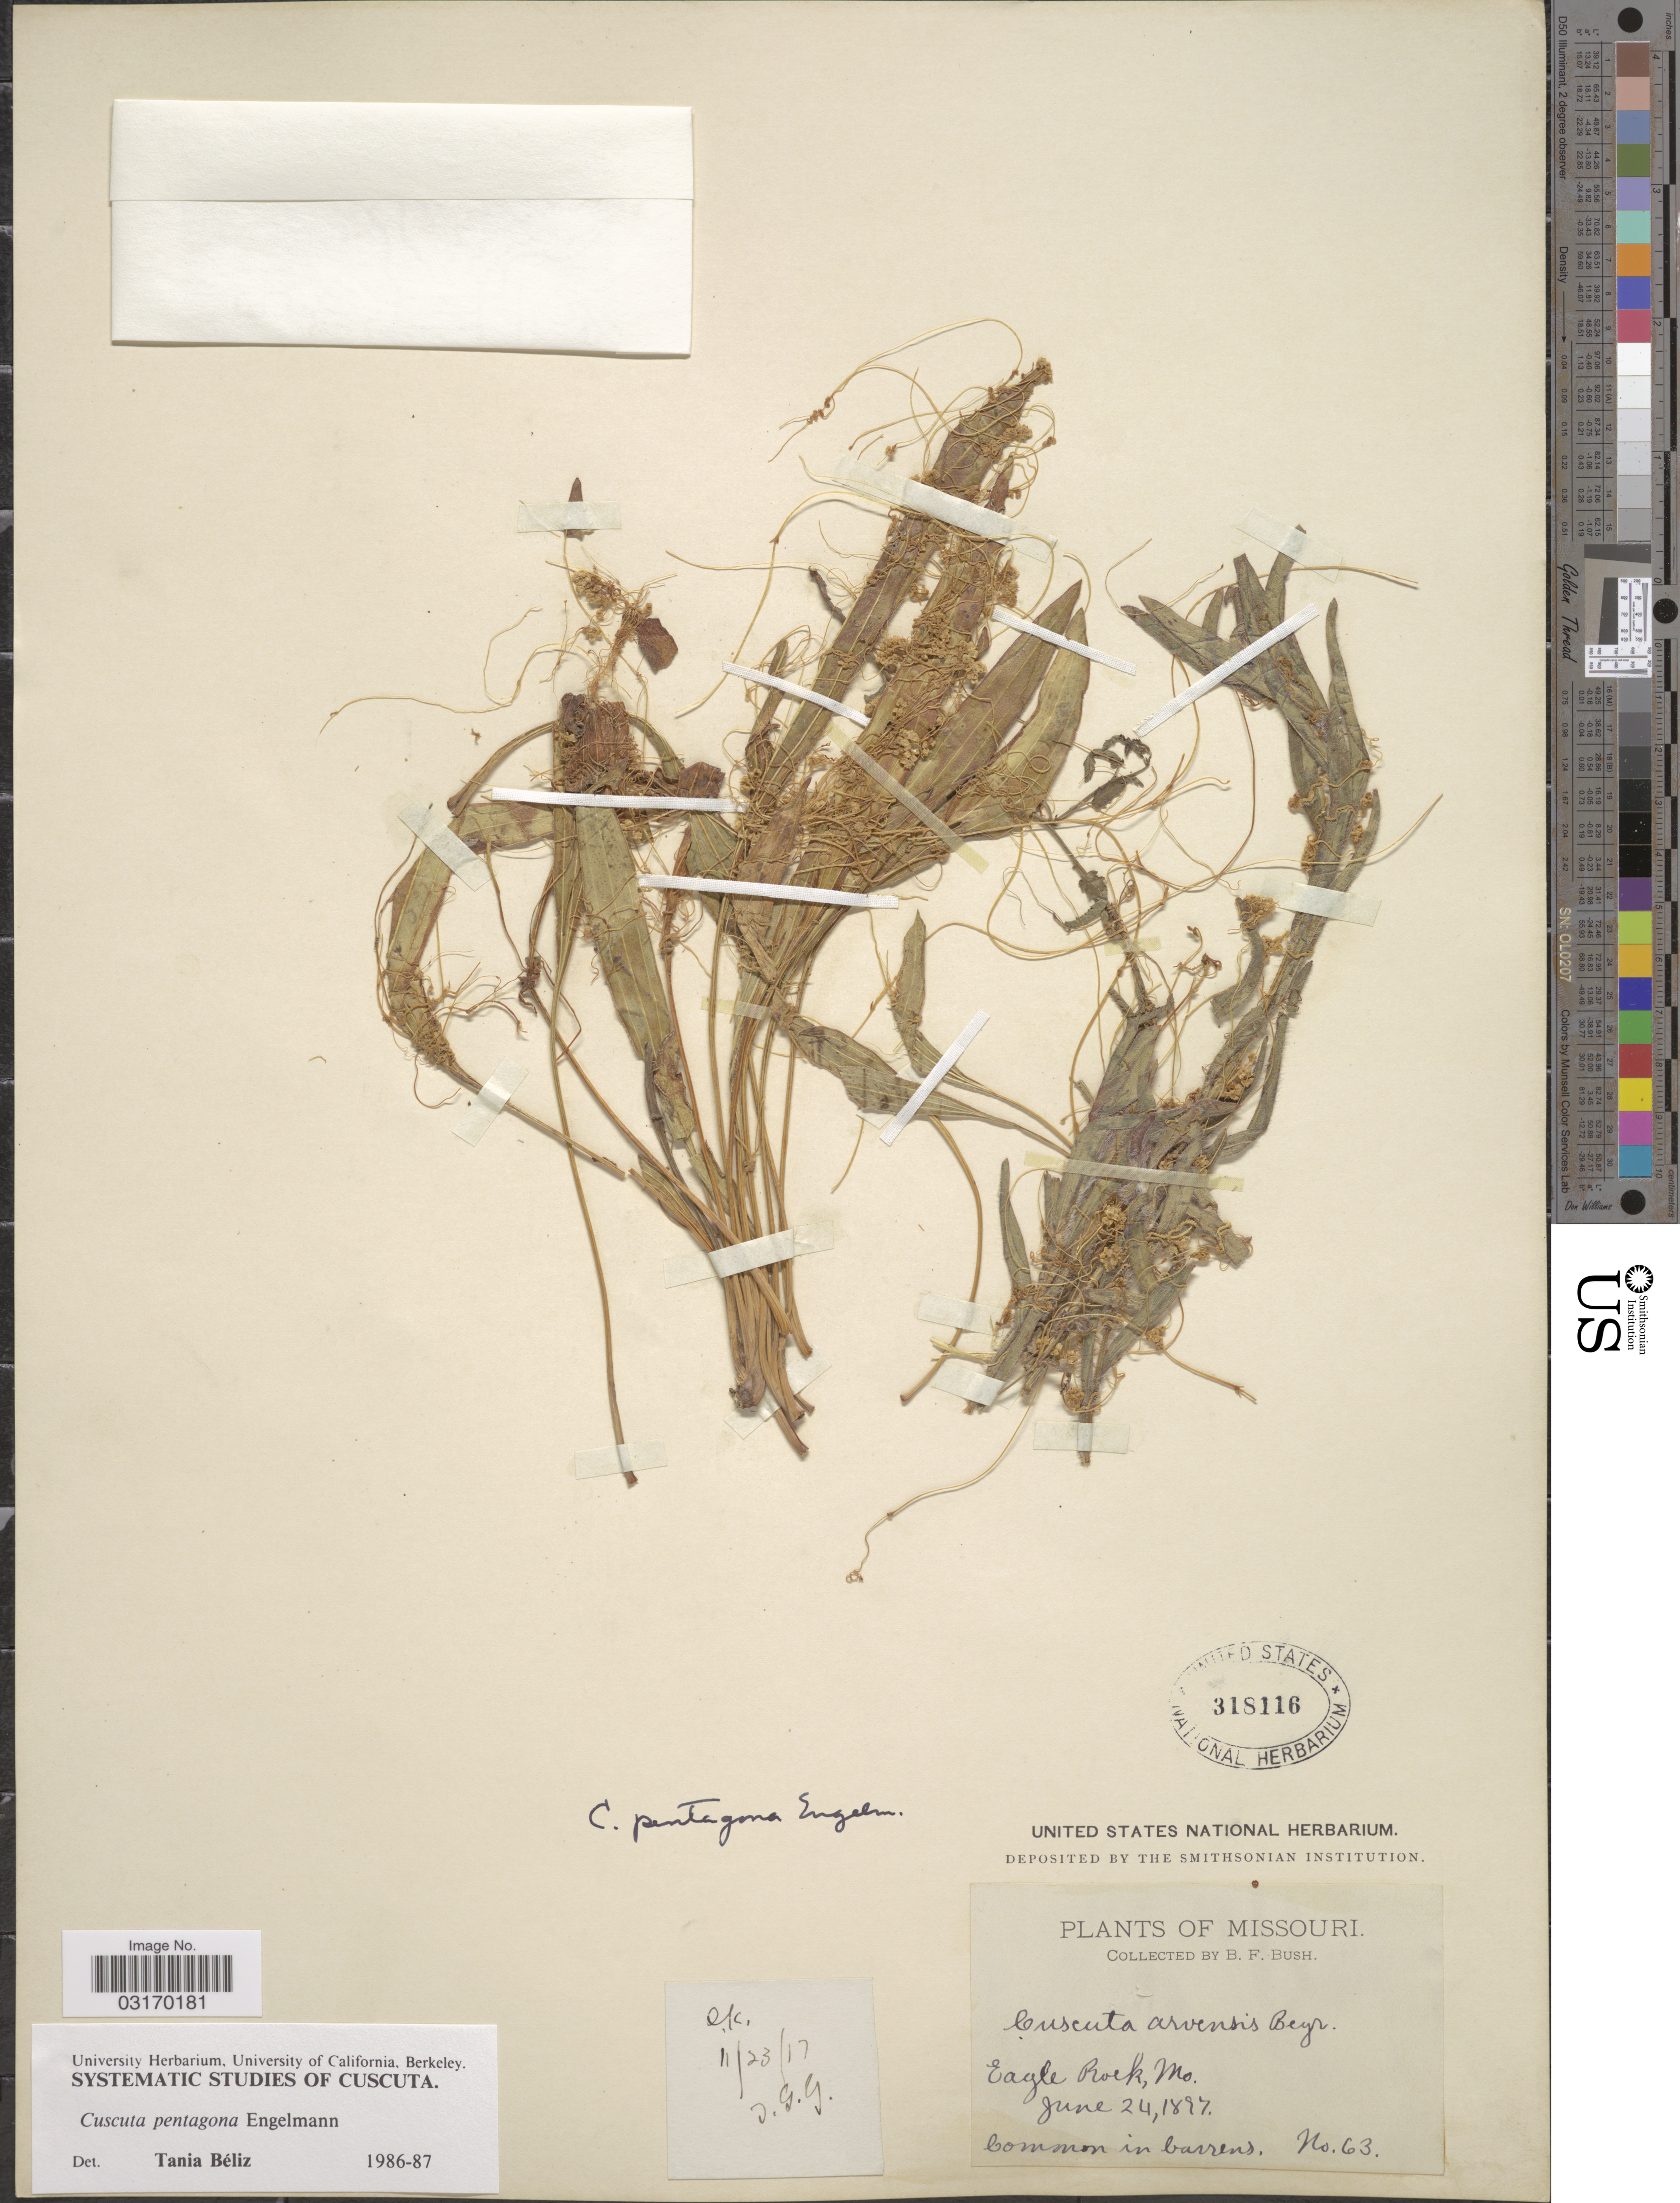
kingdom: Plantae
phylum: Tracheophyta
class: Magnoliopsida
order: Solanales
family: Convolvulaceae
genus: Cuscuta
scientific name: Cuscuta pentagona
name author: Engelm.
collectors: B. F. Bush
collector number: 63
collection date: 1897-06-24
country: United States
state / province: Missouri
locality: Eagle Rock.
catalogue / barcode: US 318116